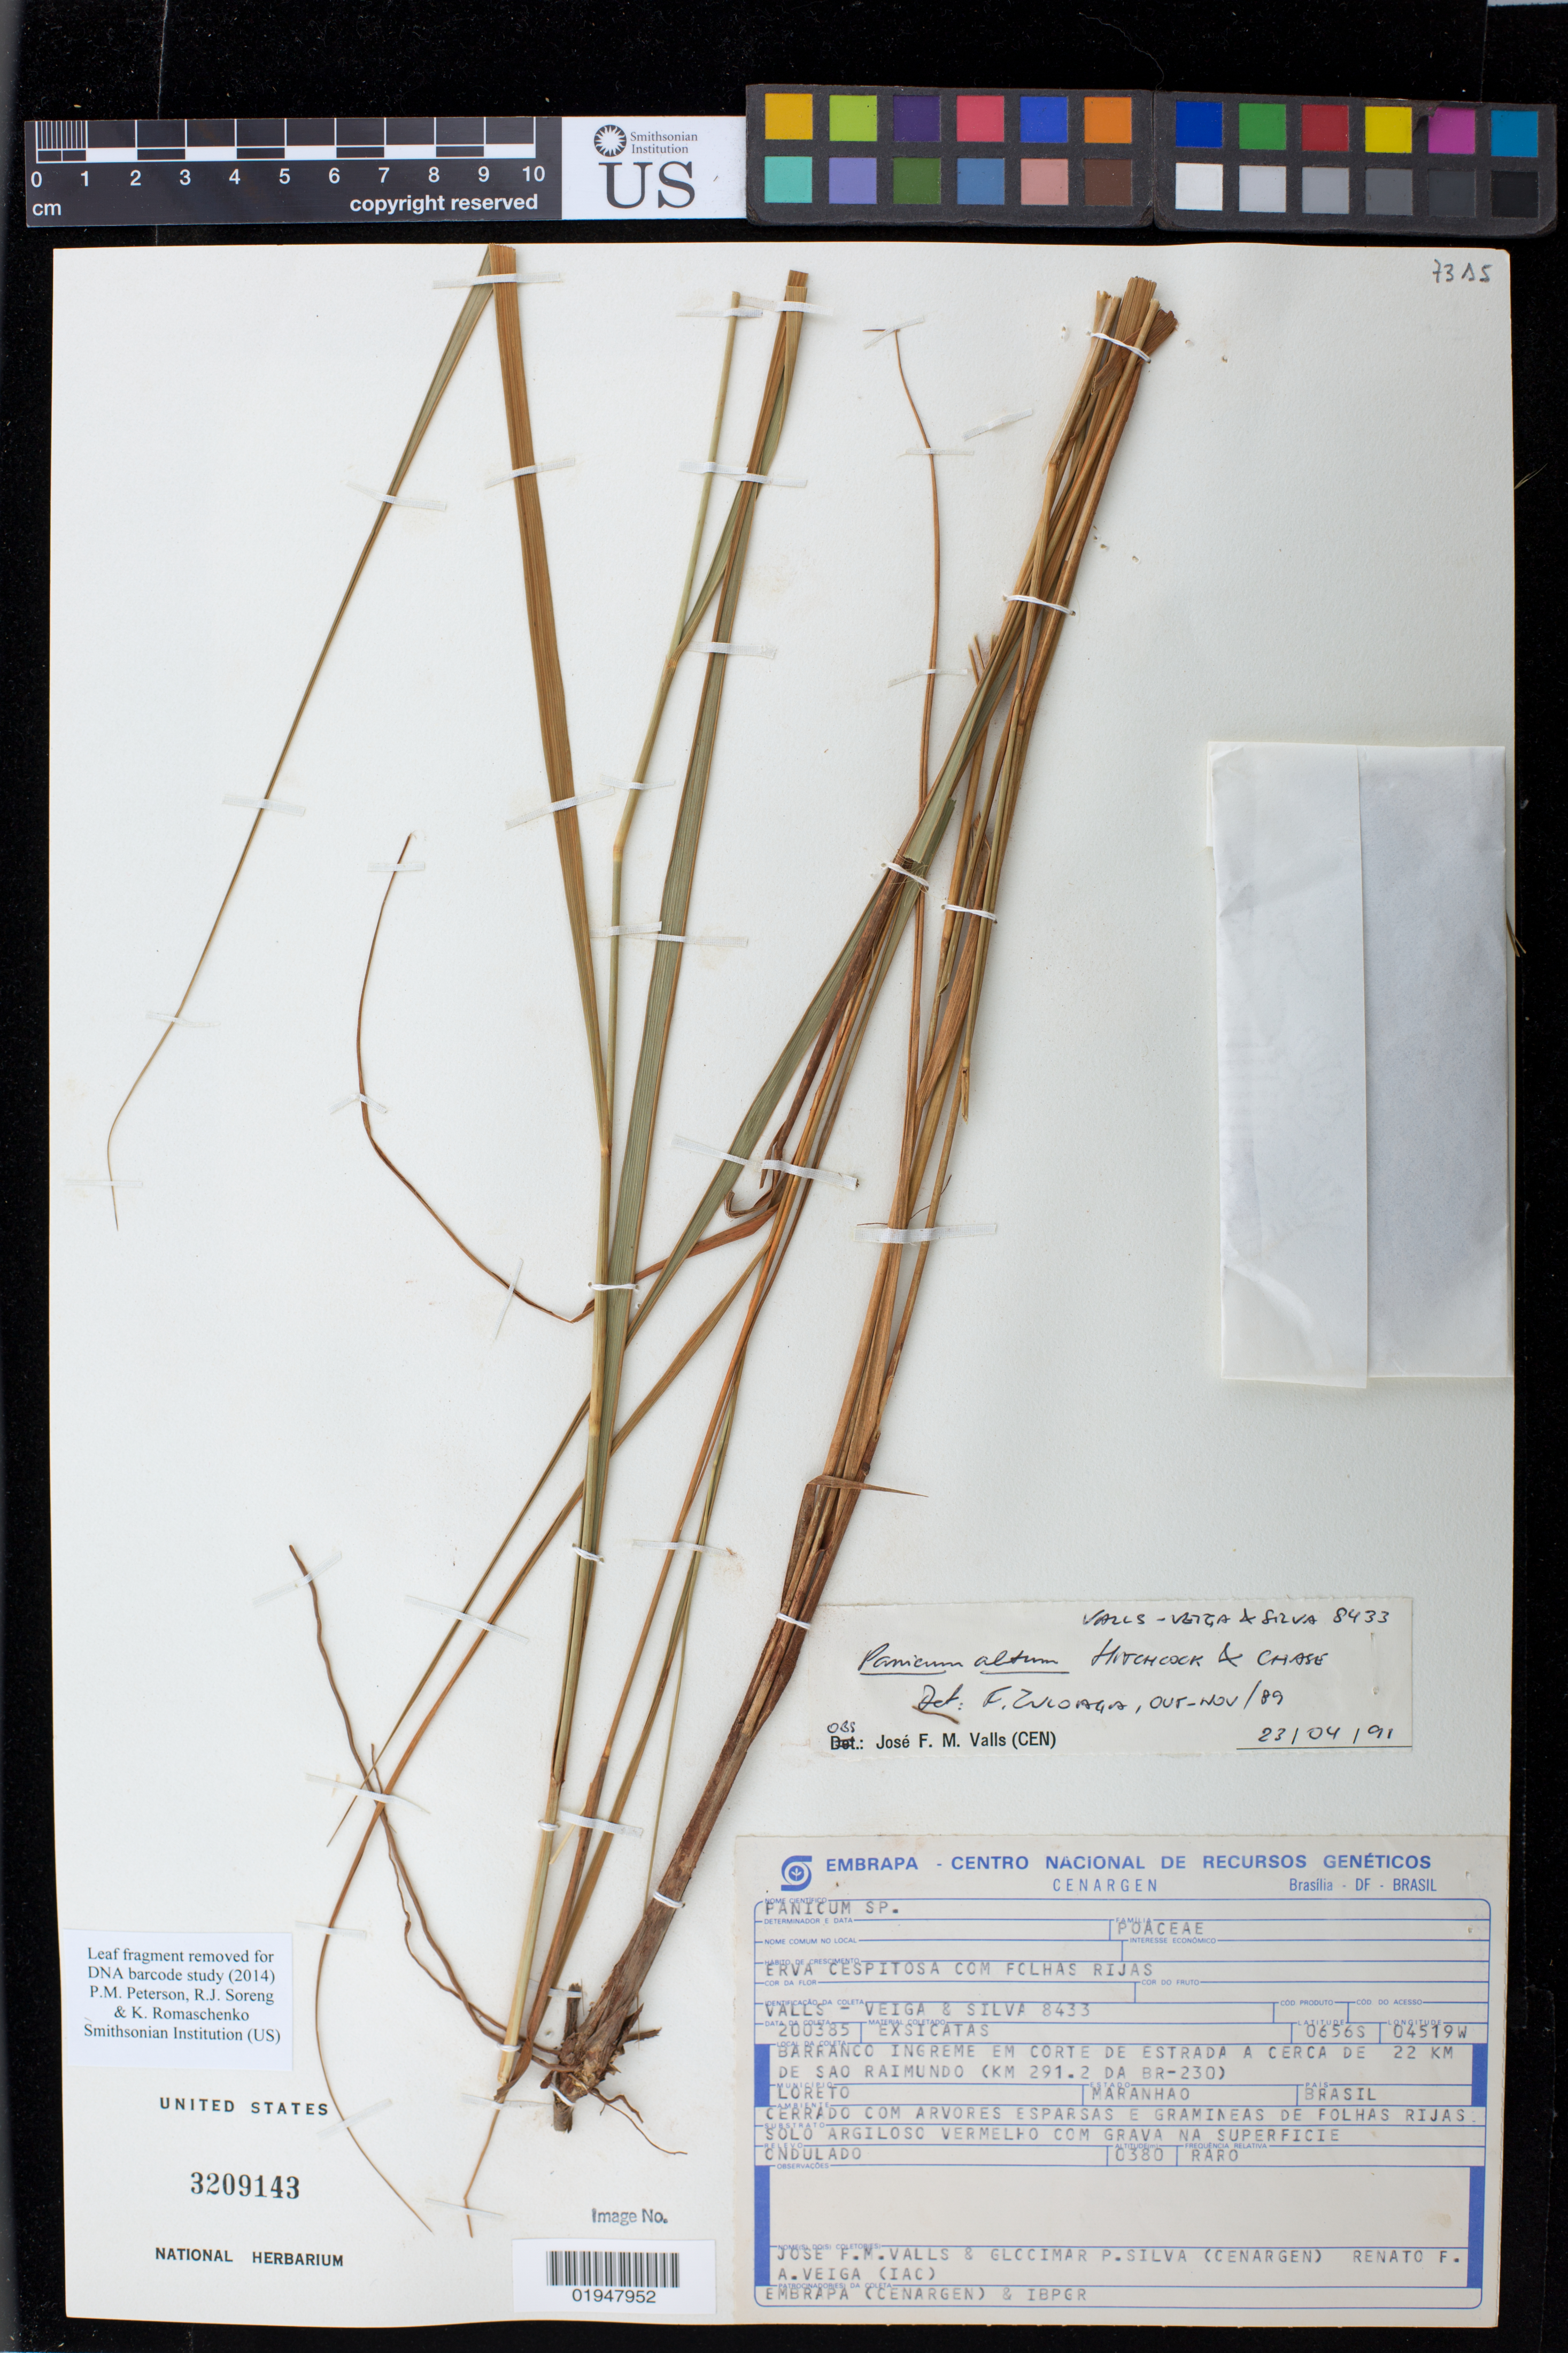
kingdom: Plantae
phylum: Tracheophyta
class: Liliopsida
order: Poales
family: Poaceae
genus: Panicum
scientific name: Panicum altum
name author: Hitchc. & Chase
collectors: J. F. M. Valls, G. Silva & R. F. A. Veiga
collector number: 8433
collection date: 2003-08-05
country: Brazil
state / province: Maranhão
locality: Barranco ingreme em corte de estrada a cerca de 22 KM de Sao Raimundo (KM 291.2 da BR-230)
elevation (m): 380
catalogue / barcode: US 3209143